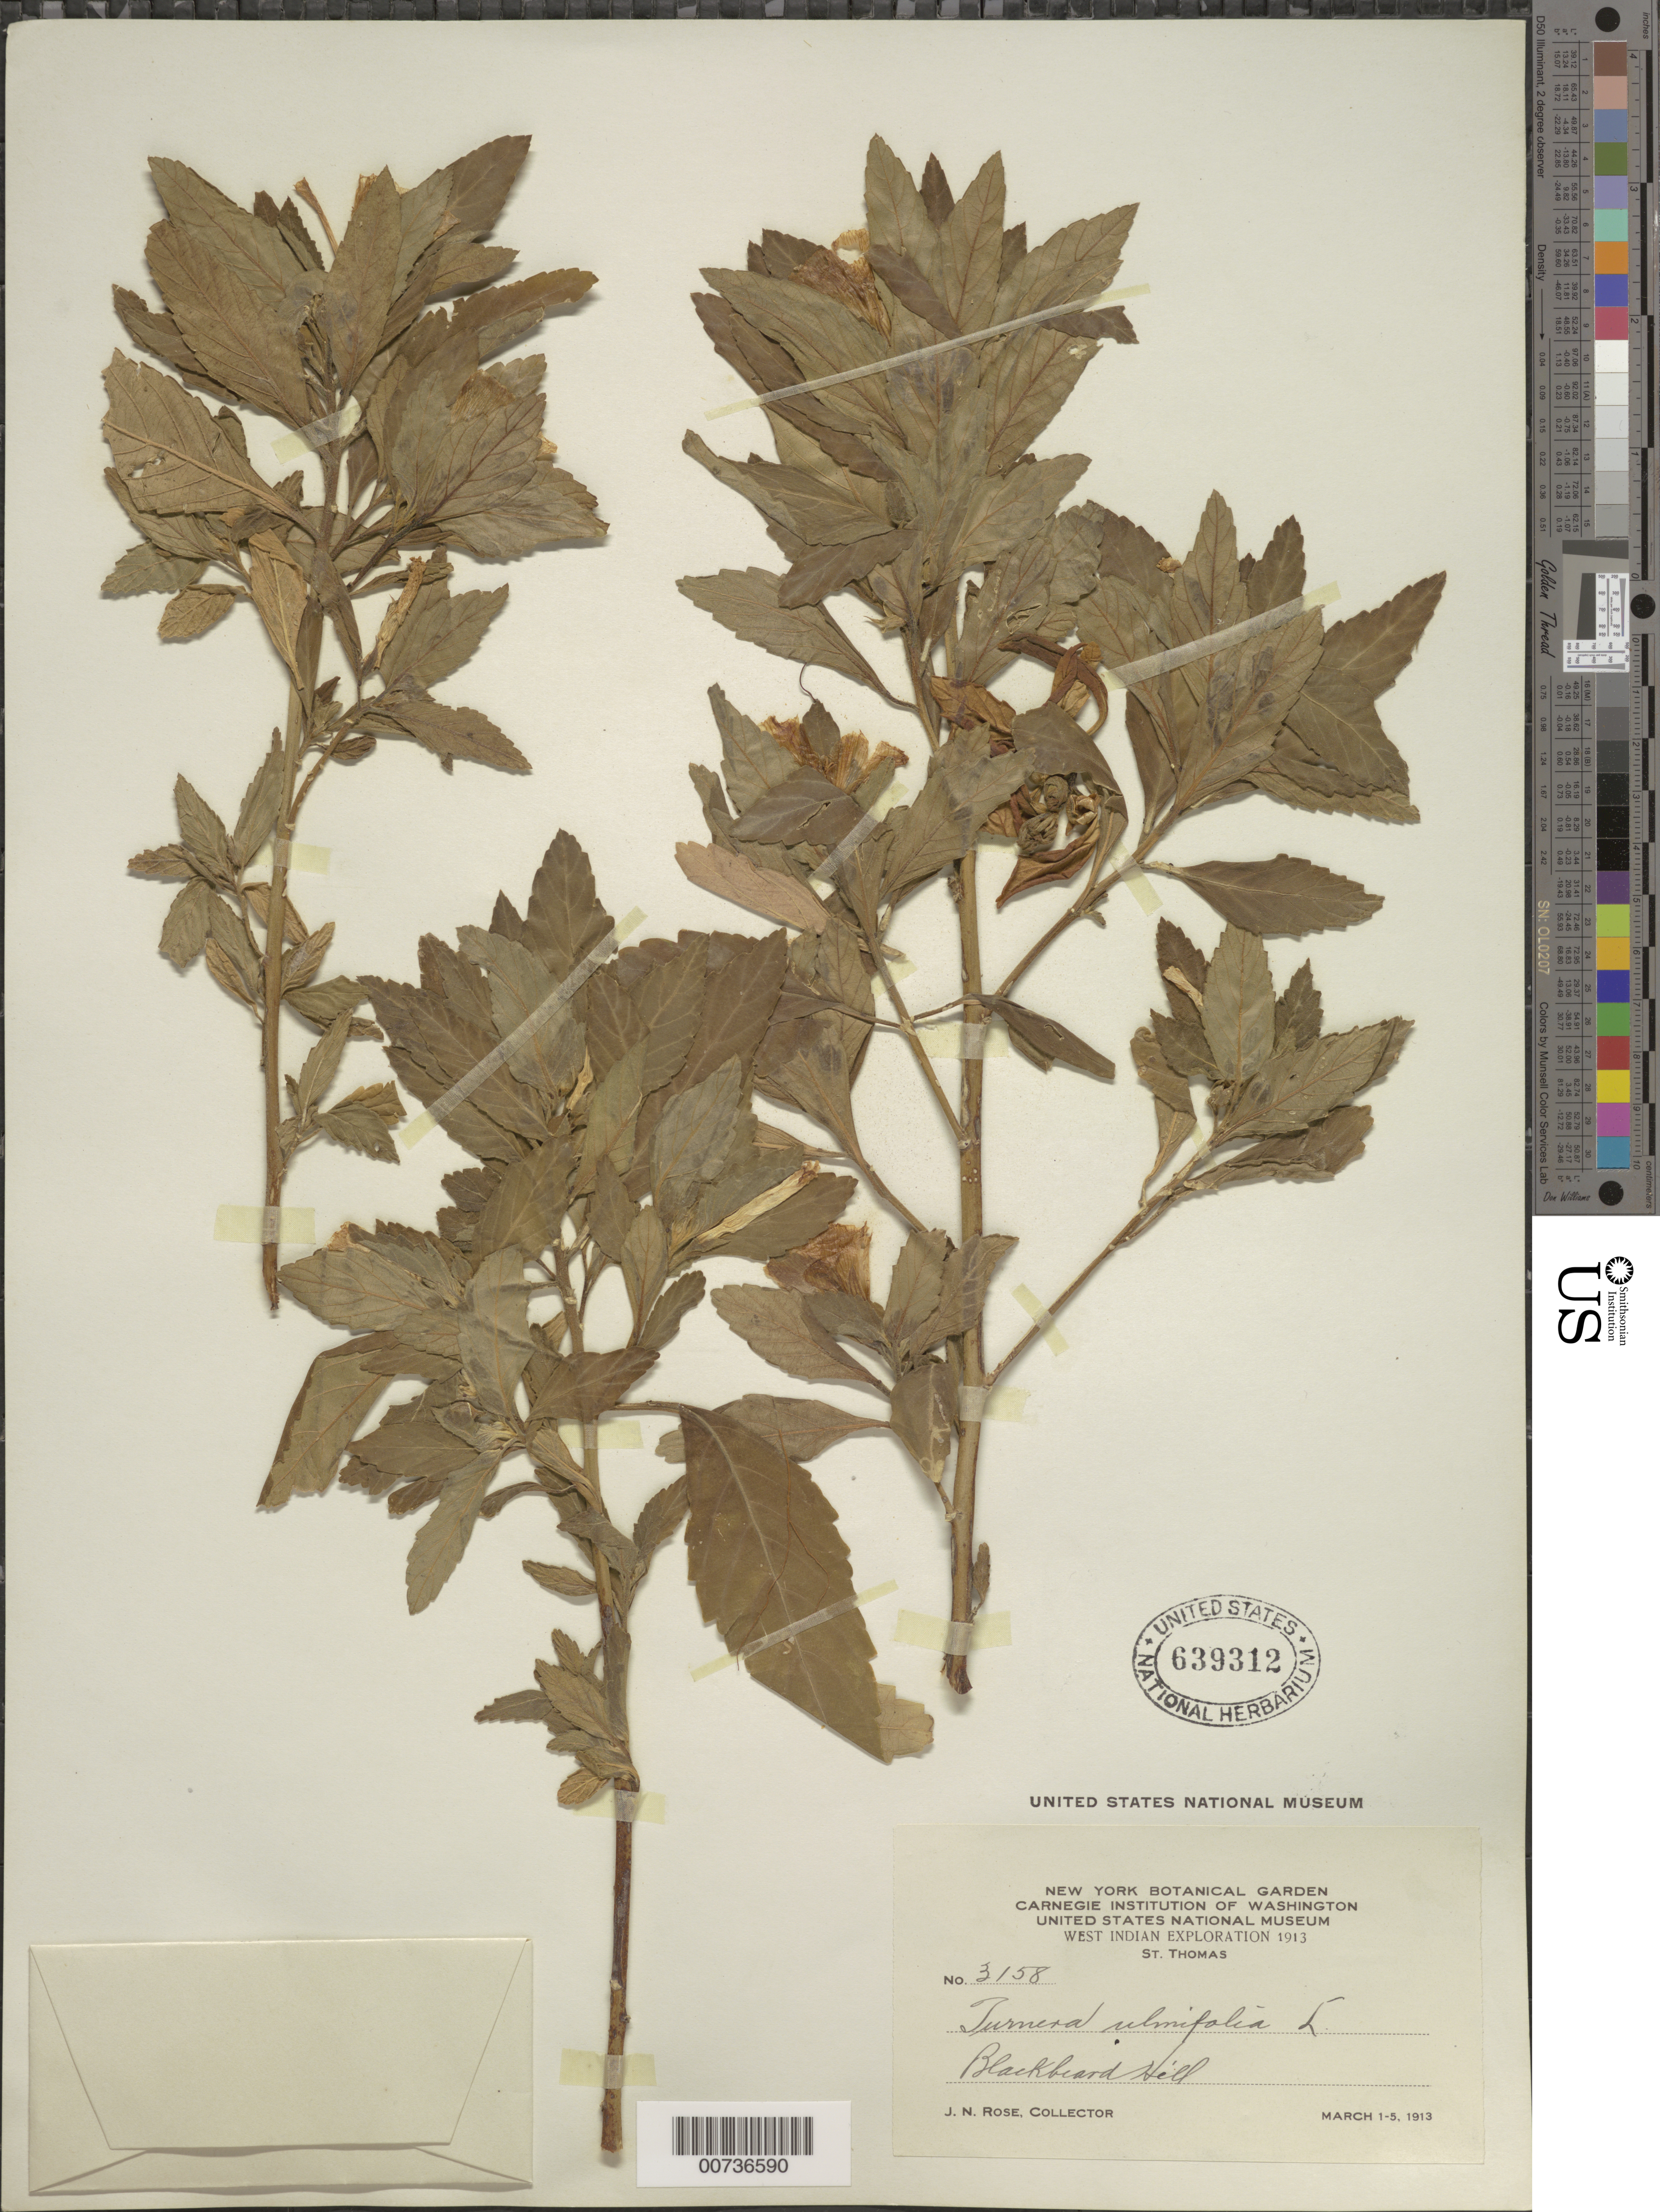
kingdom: Plantae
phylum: Tracheophyta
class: Magnoliopsida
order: Malpighiales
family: Turneraceae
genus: Turnera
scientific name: Turnera ulmifolia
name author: L.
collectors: J. N. Rose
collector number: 3158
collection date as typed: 01 Mar 1913 to 05 Mar 1913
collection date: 1913-03-01/1913-03-05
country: U.S. Virgin Islands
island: St. Thomas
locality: Blackbeard hill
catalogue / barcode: US 639312